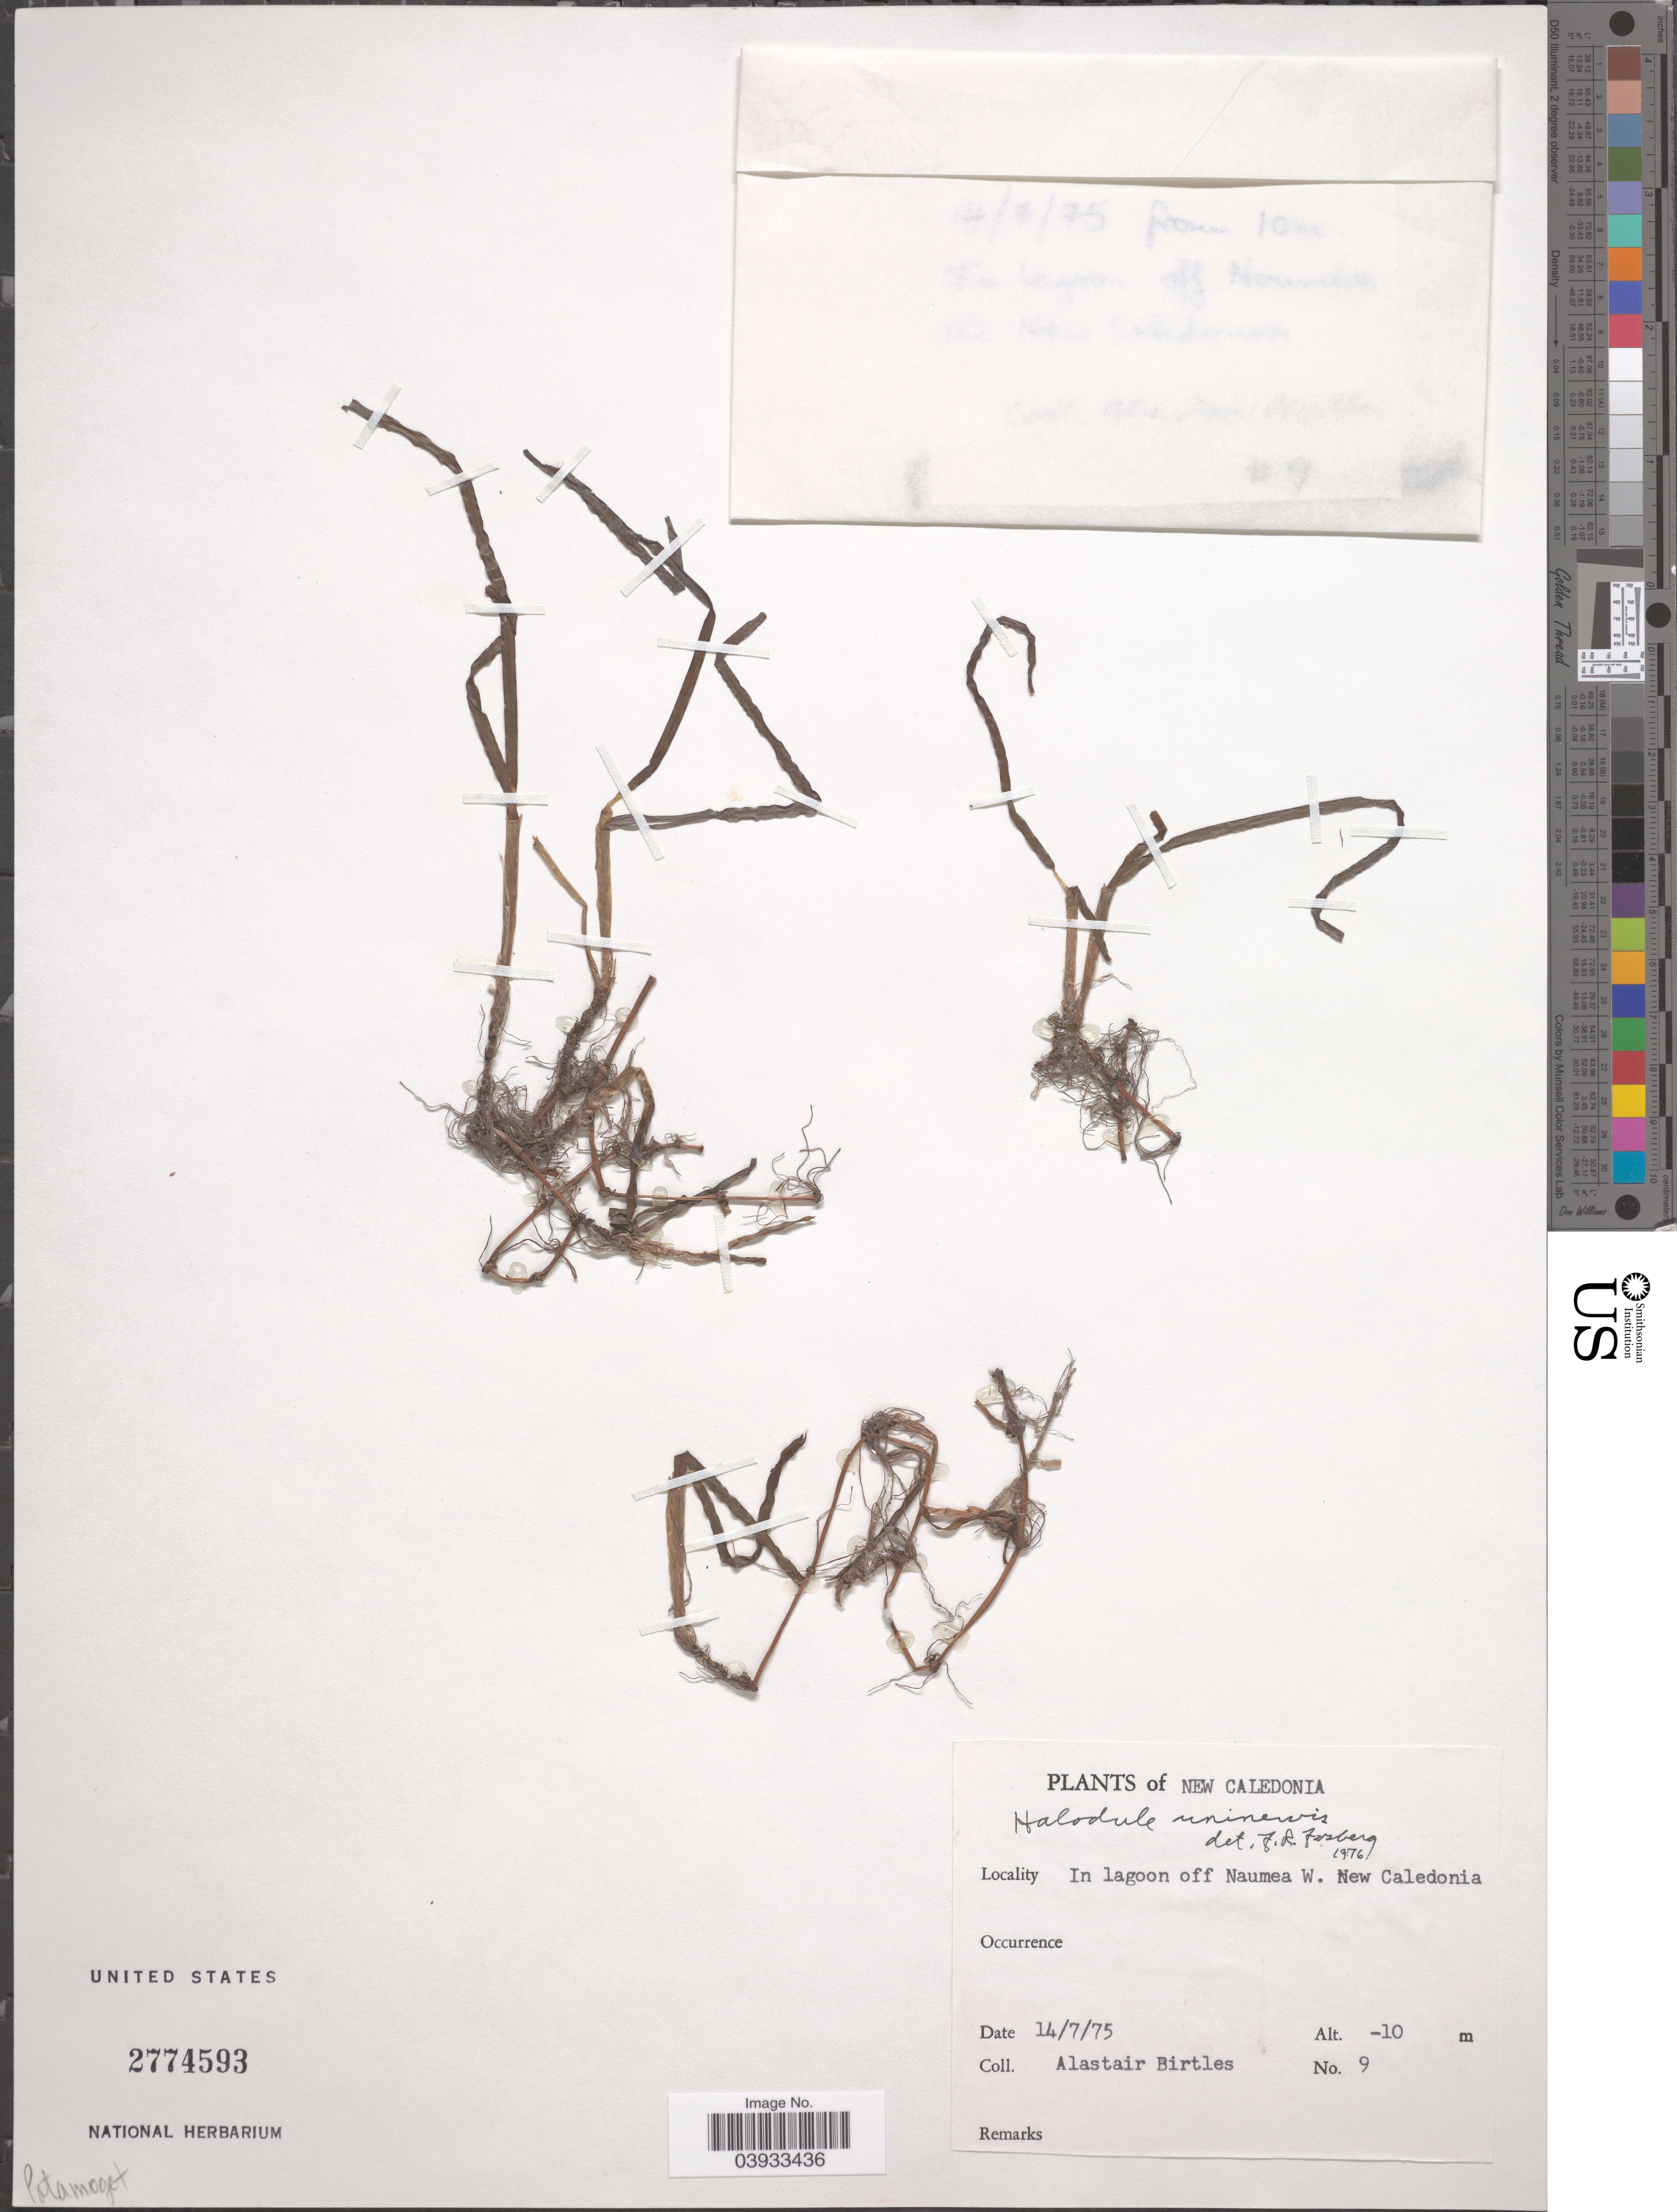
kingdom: Plantae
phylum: Tracheophyta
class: Liliopsida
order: Alismatales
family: Cymodoceaceae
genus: Halodule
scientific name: Halodule pinifolia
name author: (Miki) Hartog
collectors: R. Birtles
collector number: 9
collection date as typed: Transcribed d/m/y: 14/7/75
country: New Caledonia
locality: In lagoon off Naumea W.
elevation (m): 10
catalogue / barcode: US 2774593